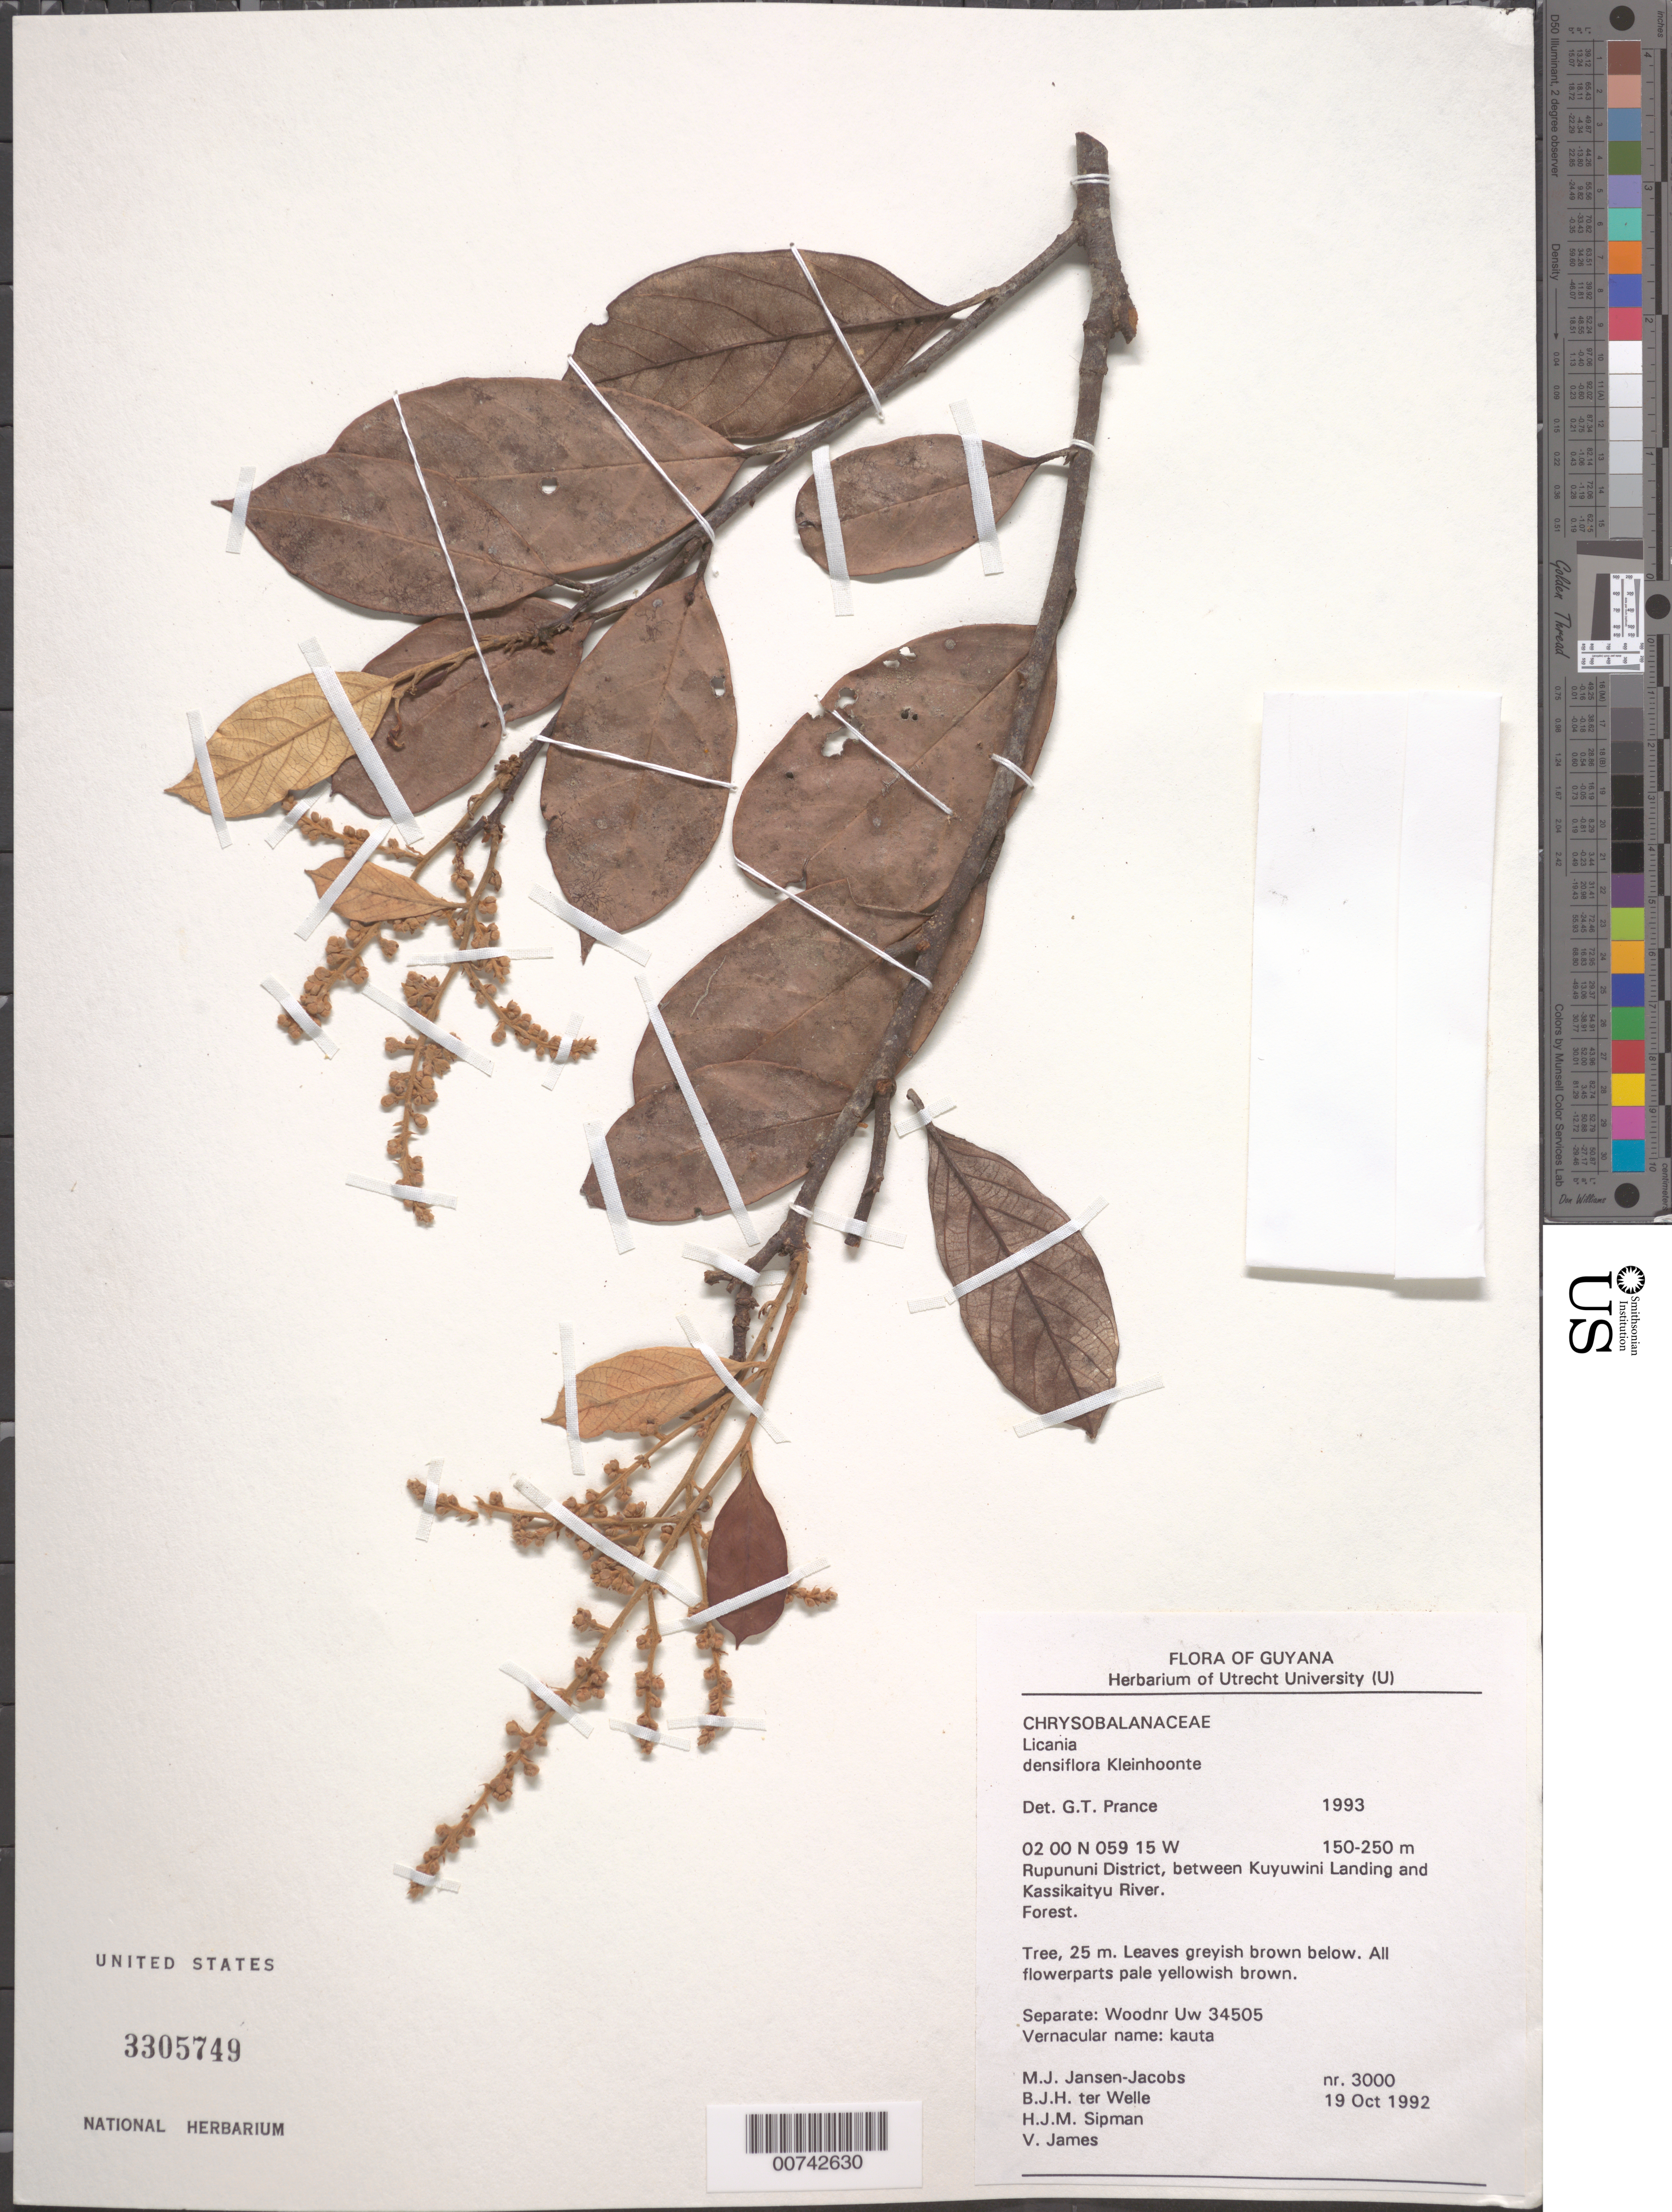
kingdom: Plantae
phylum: Tracheophyta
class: Magnoliopsida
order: Malpighiales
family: Chrysobalanaceae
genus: Licania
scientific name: Licania densiflora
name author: Kleinh.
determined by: Prance, G. T.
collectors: M. J. Jansen-Jacobs, B. Welle, H. J. M. Sipman & V. James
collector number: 3000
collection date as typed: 19-Oct-92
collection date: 1992-10-19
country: Guyana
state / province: U. Takutu-U. Essequibo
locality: Rupununi District, between Kuyuwini Landing and Kassikaityu River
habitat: Forest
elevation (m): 150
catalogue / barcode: US 3305749